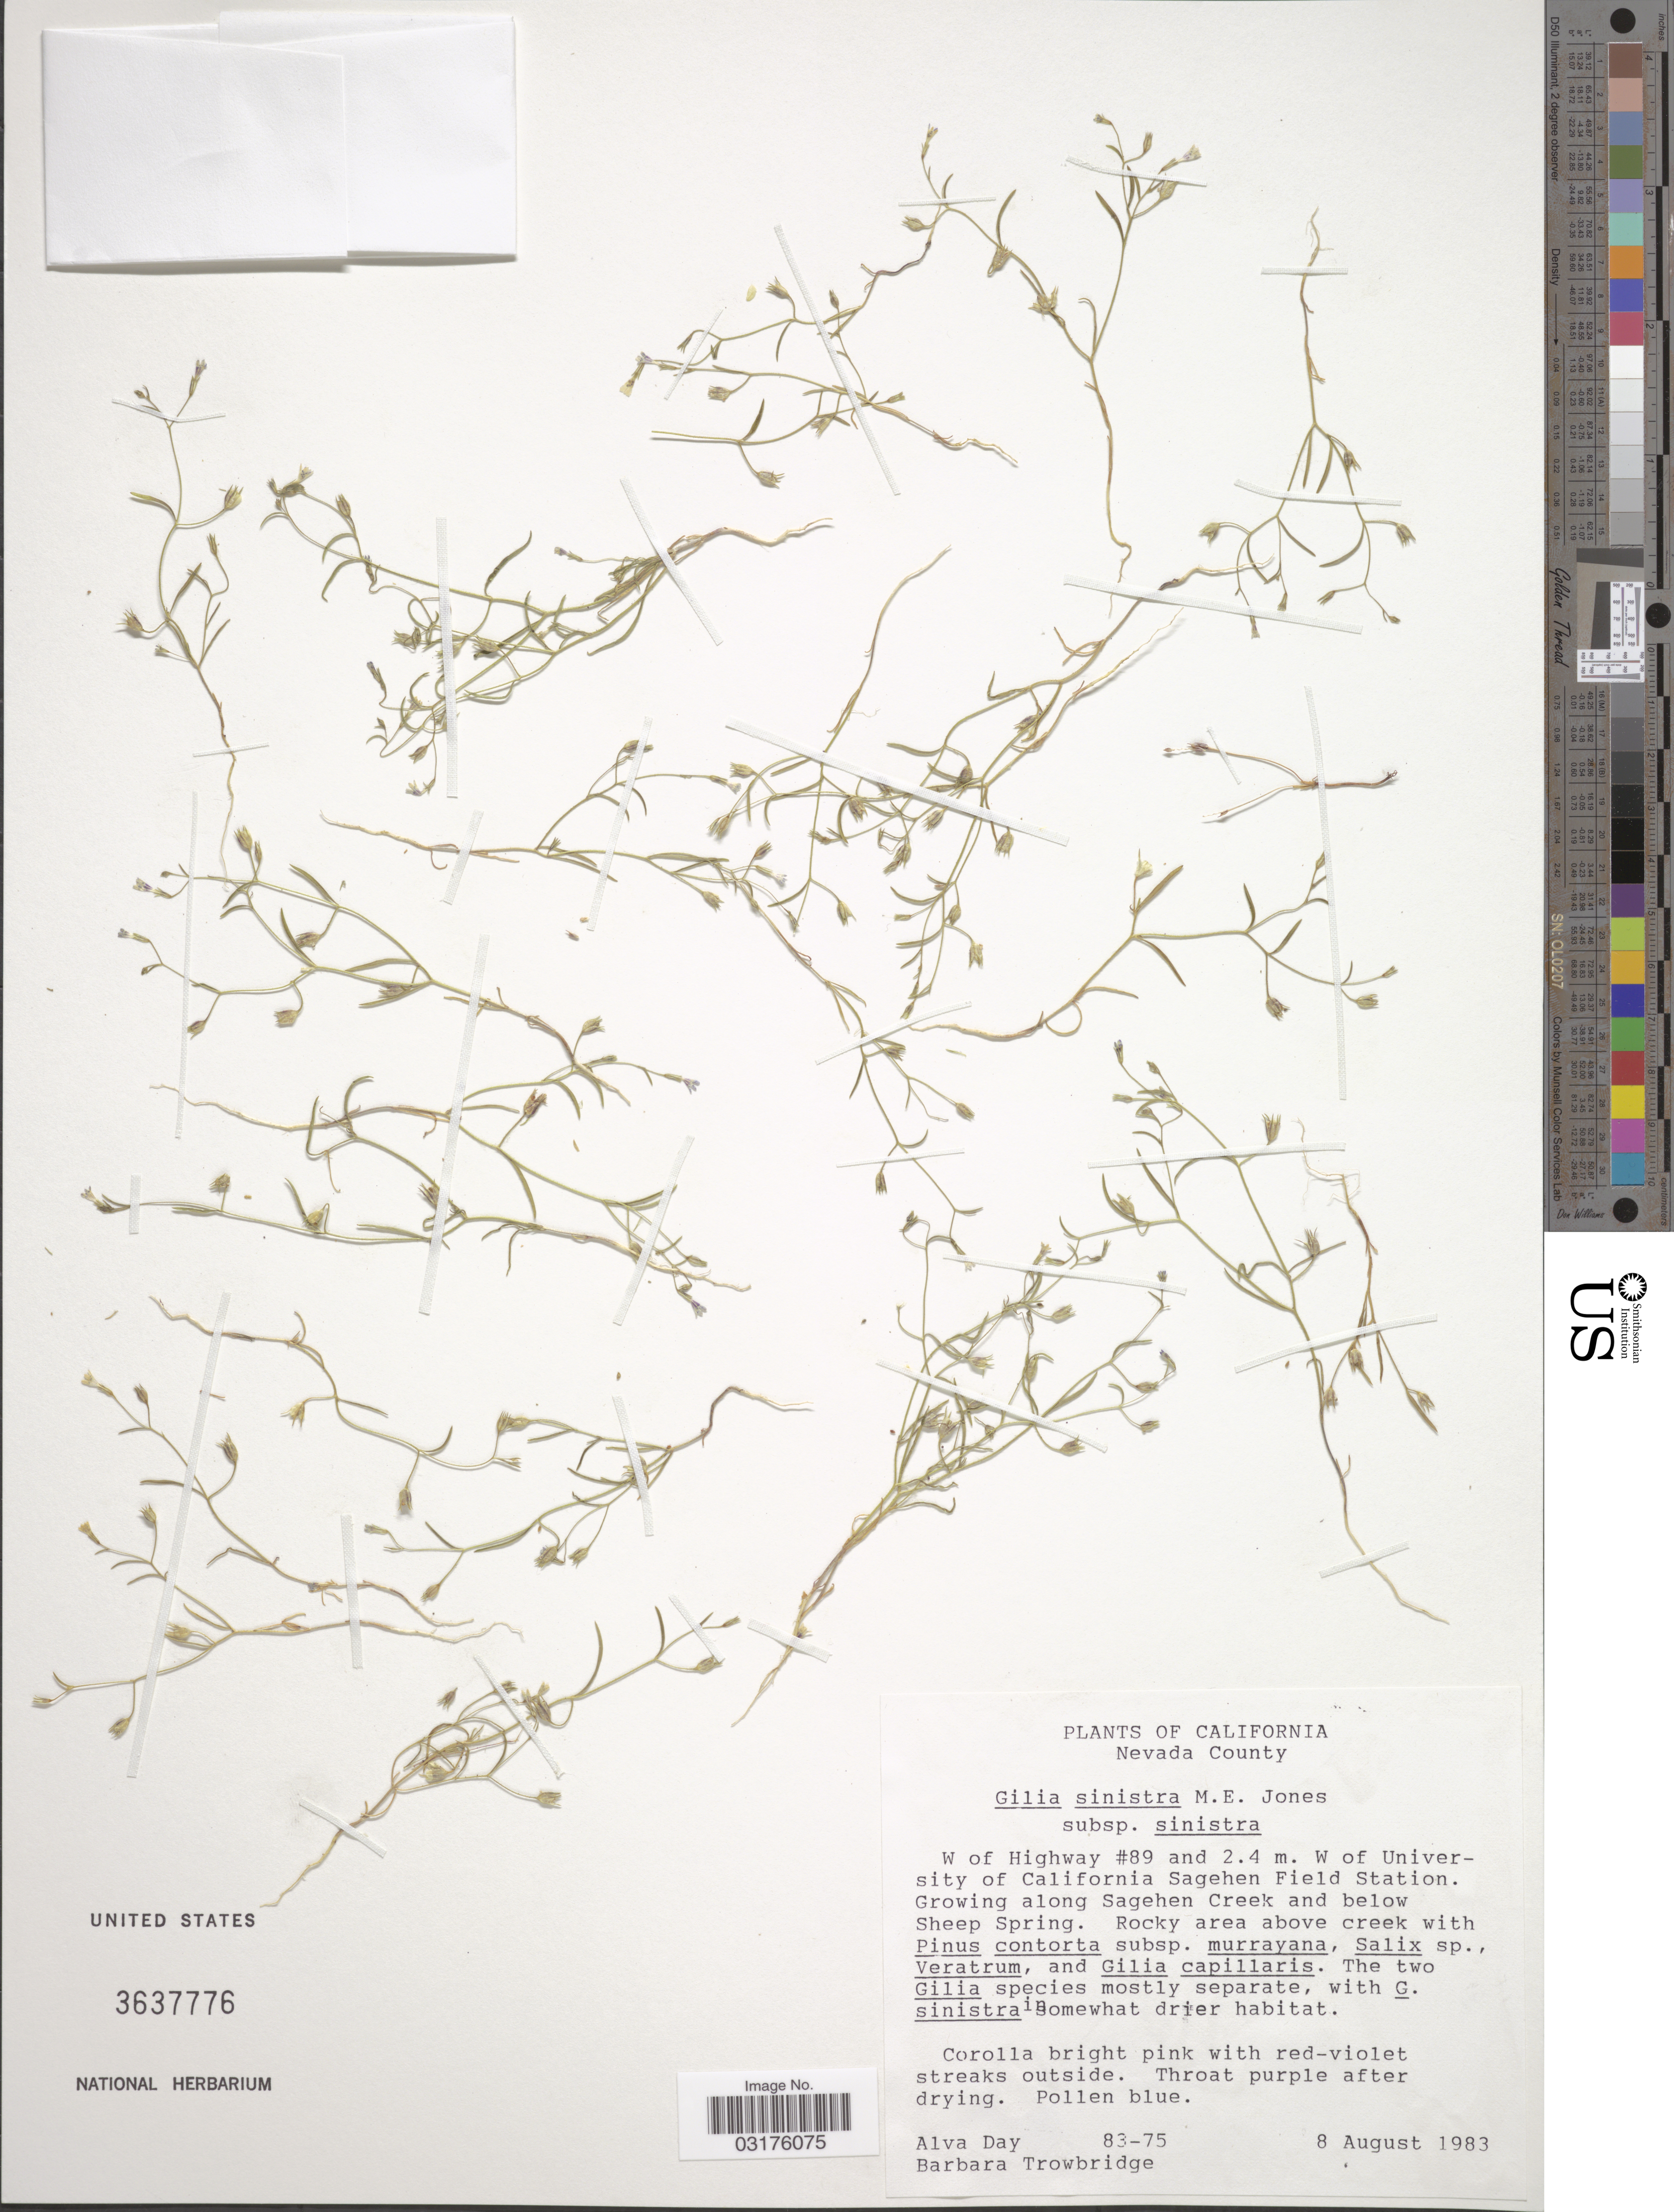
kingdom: Plantae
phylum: Tracheophyta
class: Magnoliopsida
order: Ericales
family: Polemoniaceae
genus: Navarretia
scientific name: Navarretia sinistra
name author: (M.E. Jones) L.A. Johnson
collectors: A. G. Day & B. Trowbridge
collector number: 83-75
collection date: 1983-08-08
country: United States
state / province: California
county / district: Nevada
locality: Nevada County, W of Highway #89 and 2.4 m. W of University of California Sagehen Field Station. Growing along Sagehen Creek and below Sheep Spring.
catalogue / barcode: US 3637776